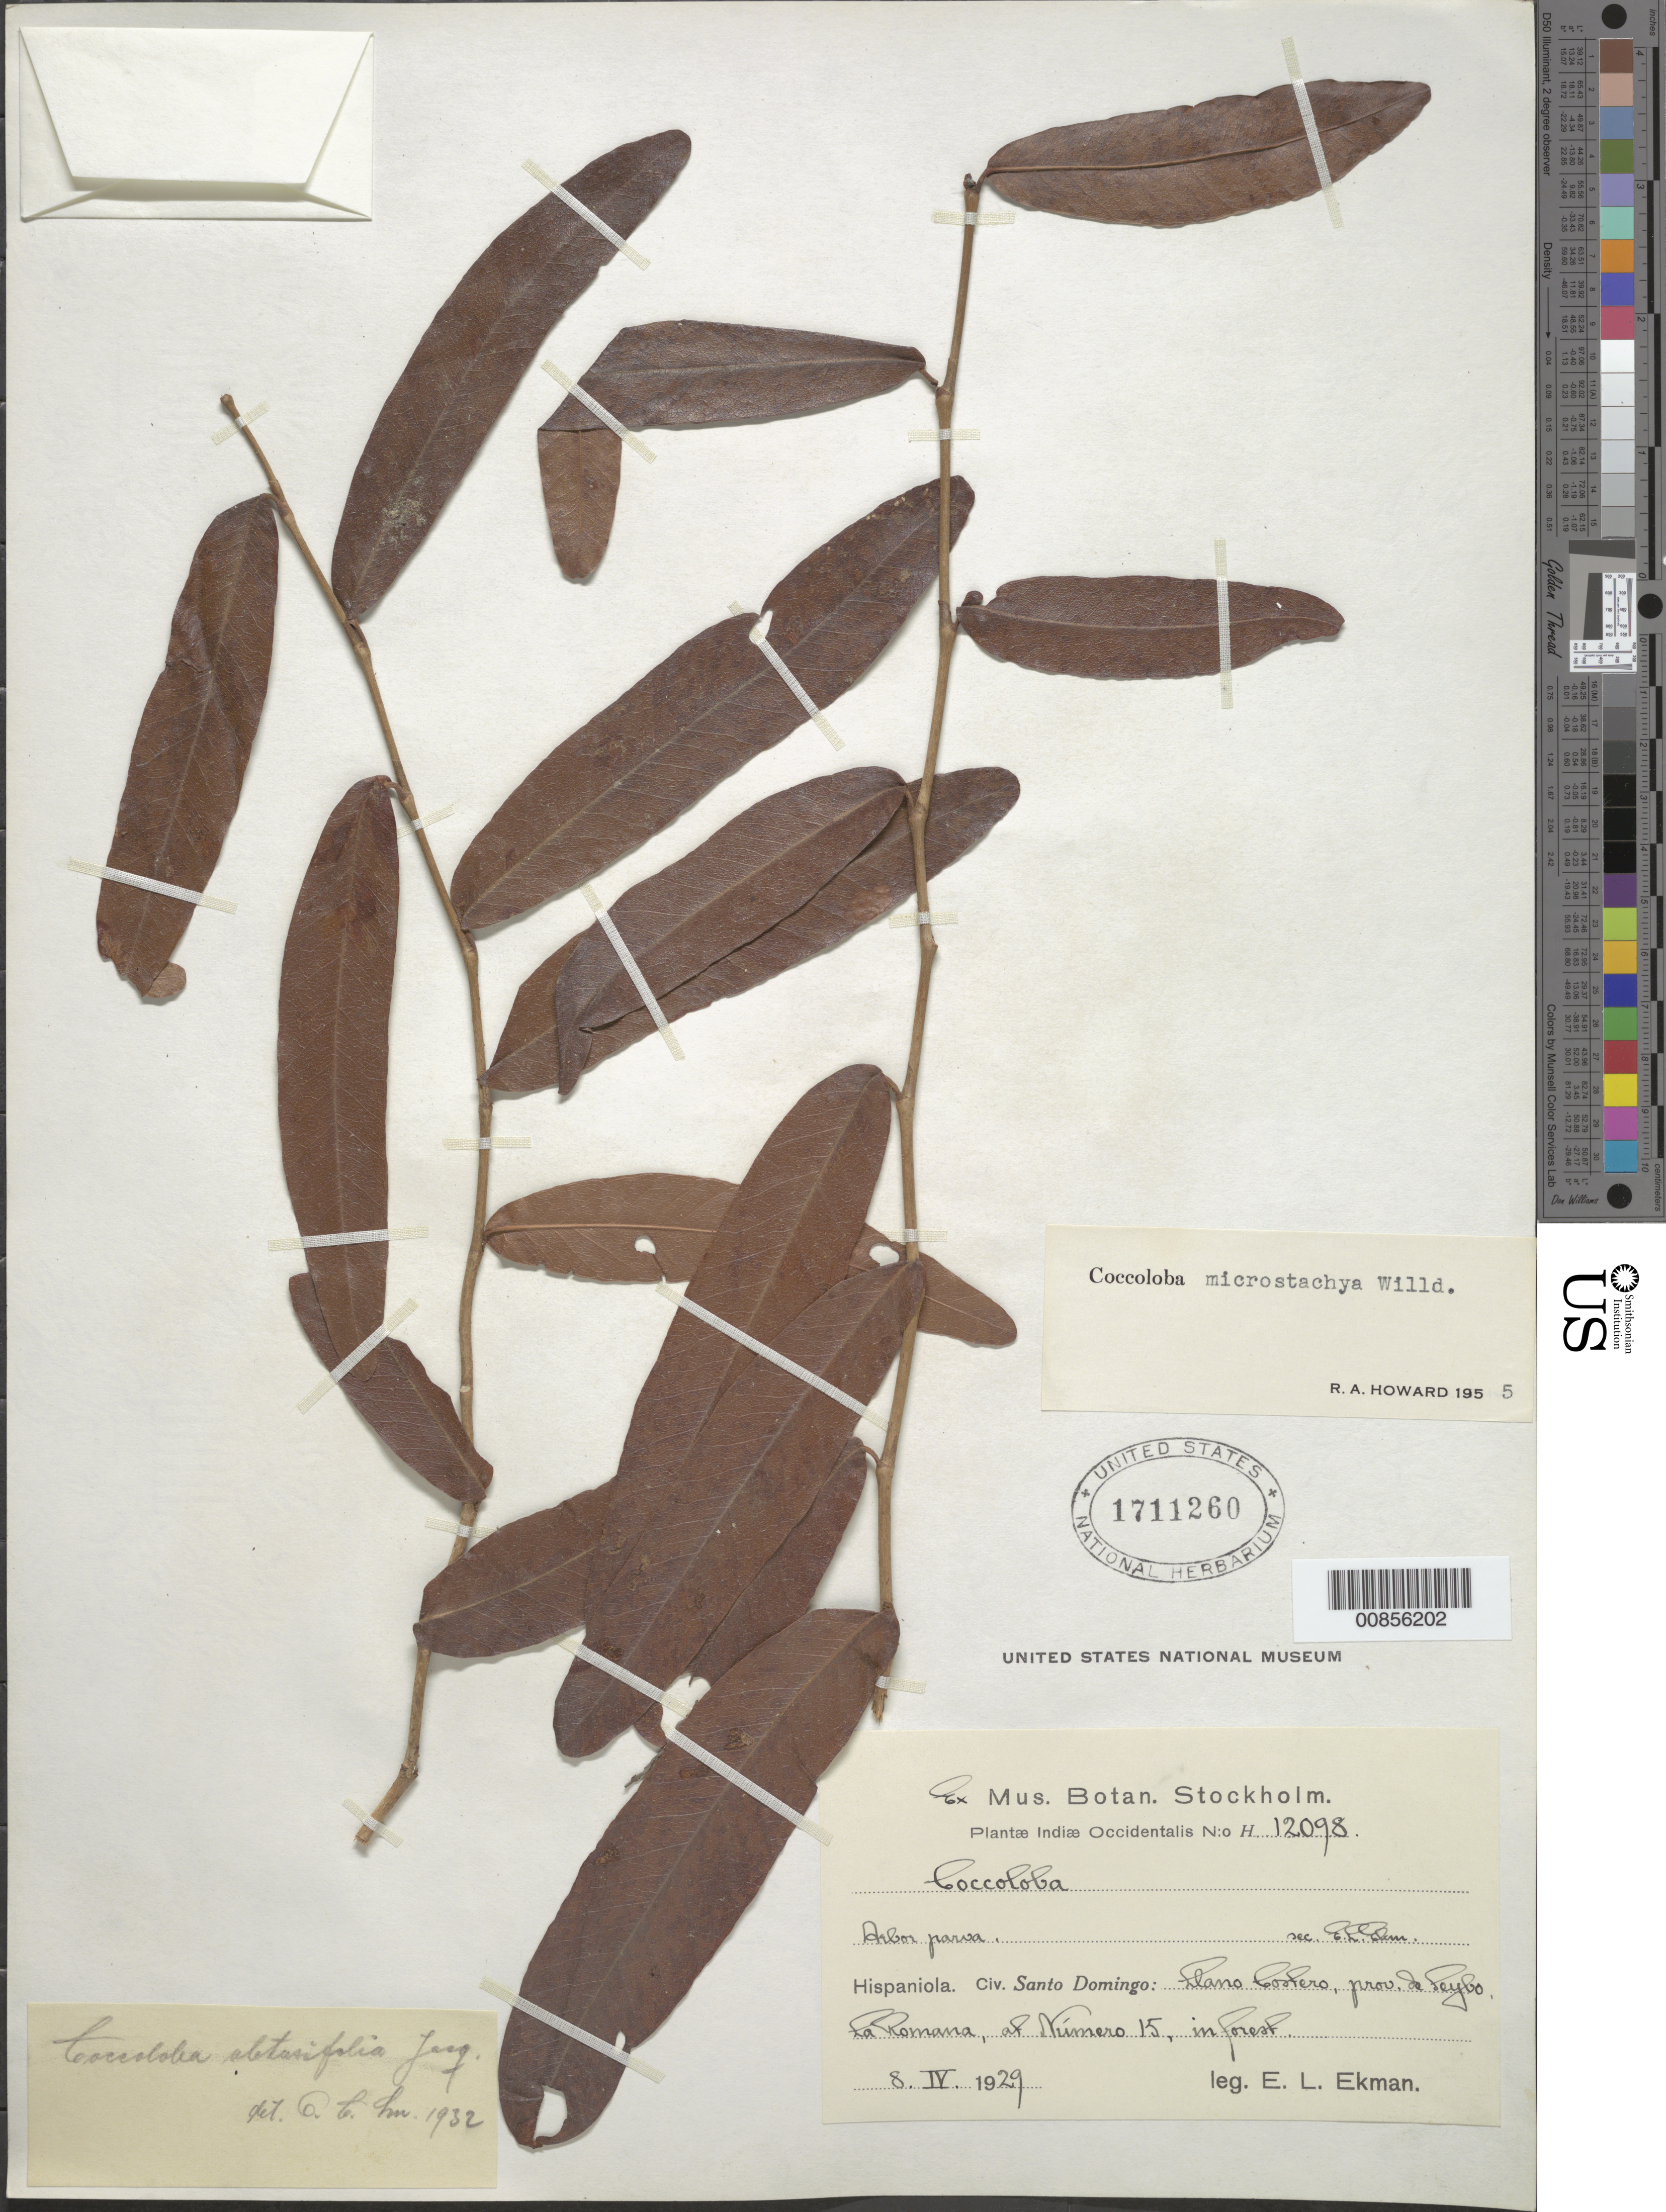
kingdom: Plantae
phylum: Tracheophyta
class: Magnoliopsida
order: Caryophyllales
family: Polygonaceae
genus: Coccoloba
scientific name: Coccoloba microstachya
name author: Willd.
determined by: Howard, R. A.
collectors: E. L. Ekman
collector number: H 12098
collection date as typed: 08 Apr 1929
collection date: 1929-04-08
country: Dominican Republic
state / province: El Seibo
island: Hispaniola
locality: Llano Costero, La Romana, at Número 15.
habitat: In forest.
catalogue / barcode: US 1711260